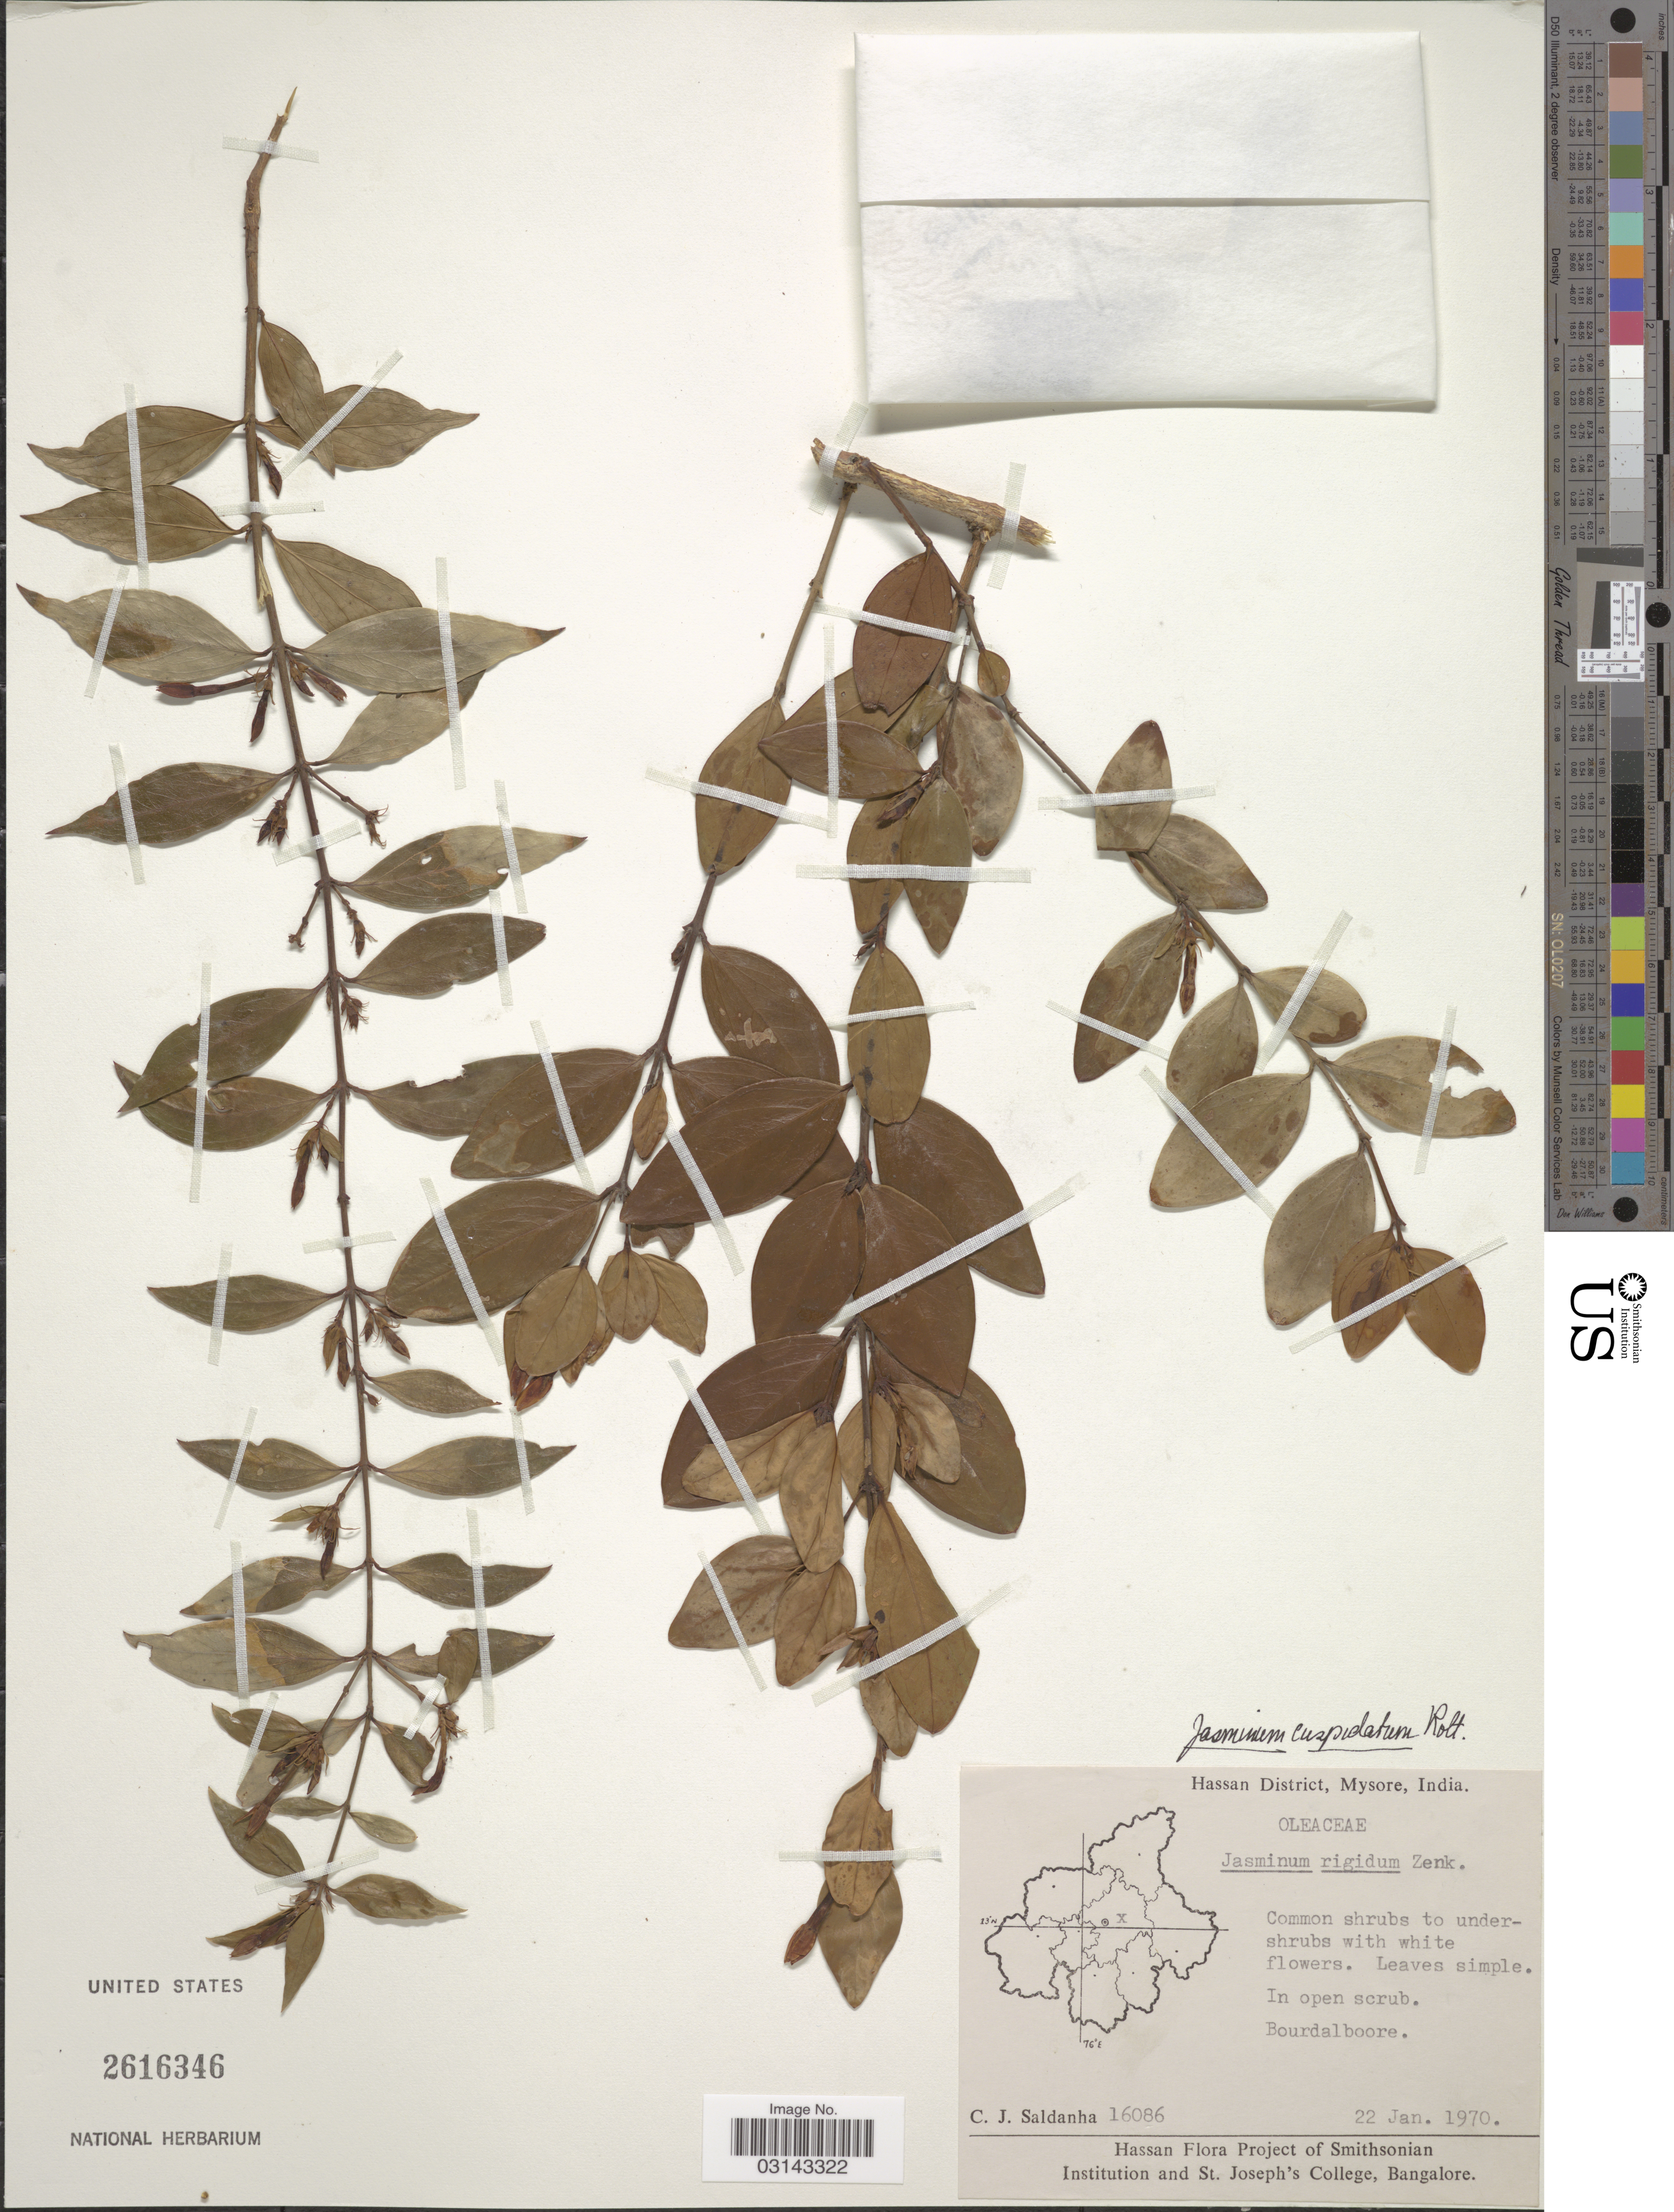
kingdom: Plantae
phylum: Tracheophyta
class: Magnoliopsida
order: Lamiales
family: Oleaceae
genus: Jasminum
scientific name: Jasminum cuspidatum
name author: Rottler & Willd.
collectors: C. J. Saldanha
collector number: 16086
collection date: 1970-01-22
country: India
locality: Hassan District, Mysore. Bourdalboore.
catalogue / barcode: US 2616346